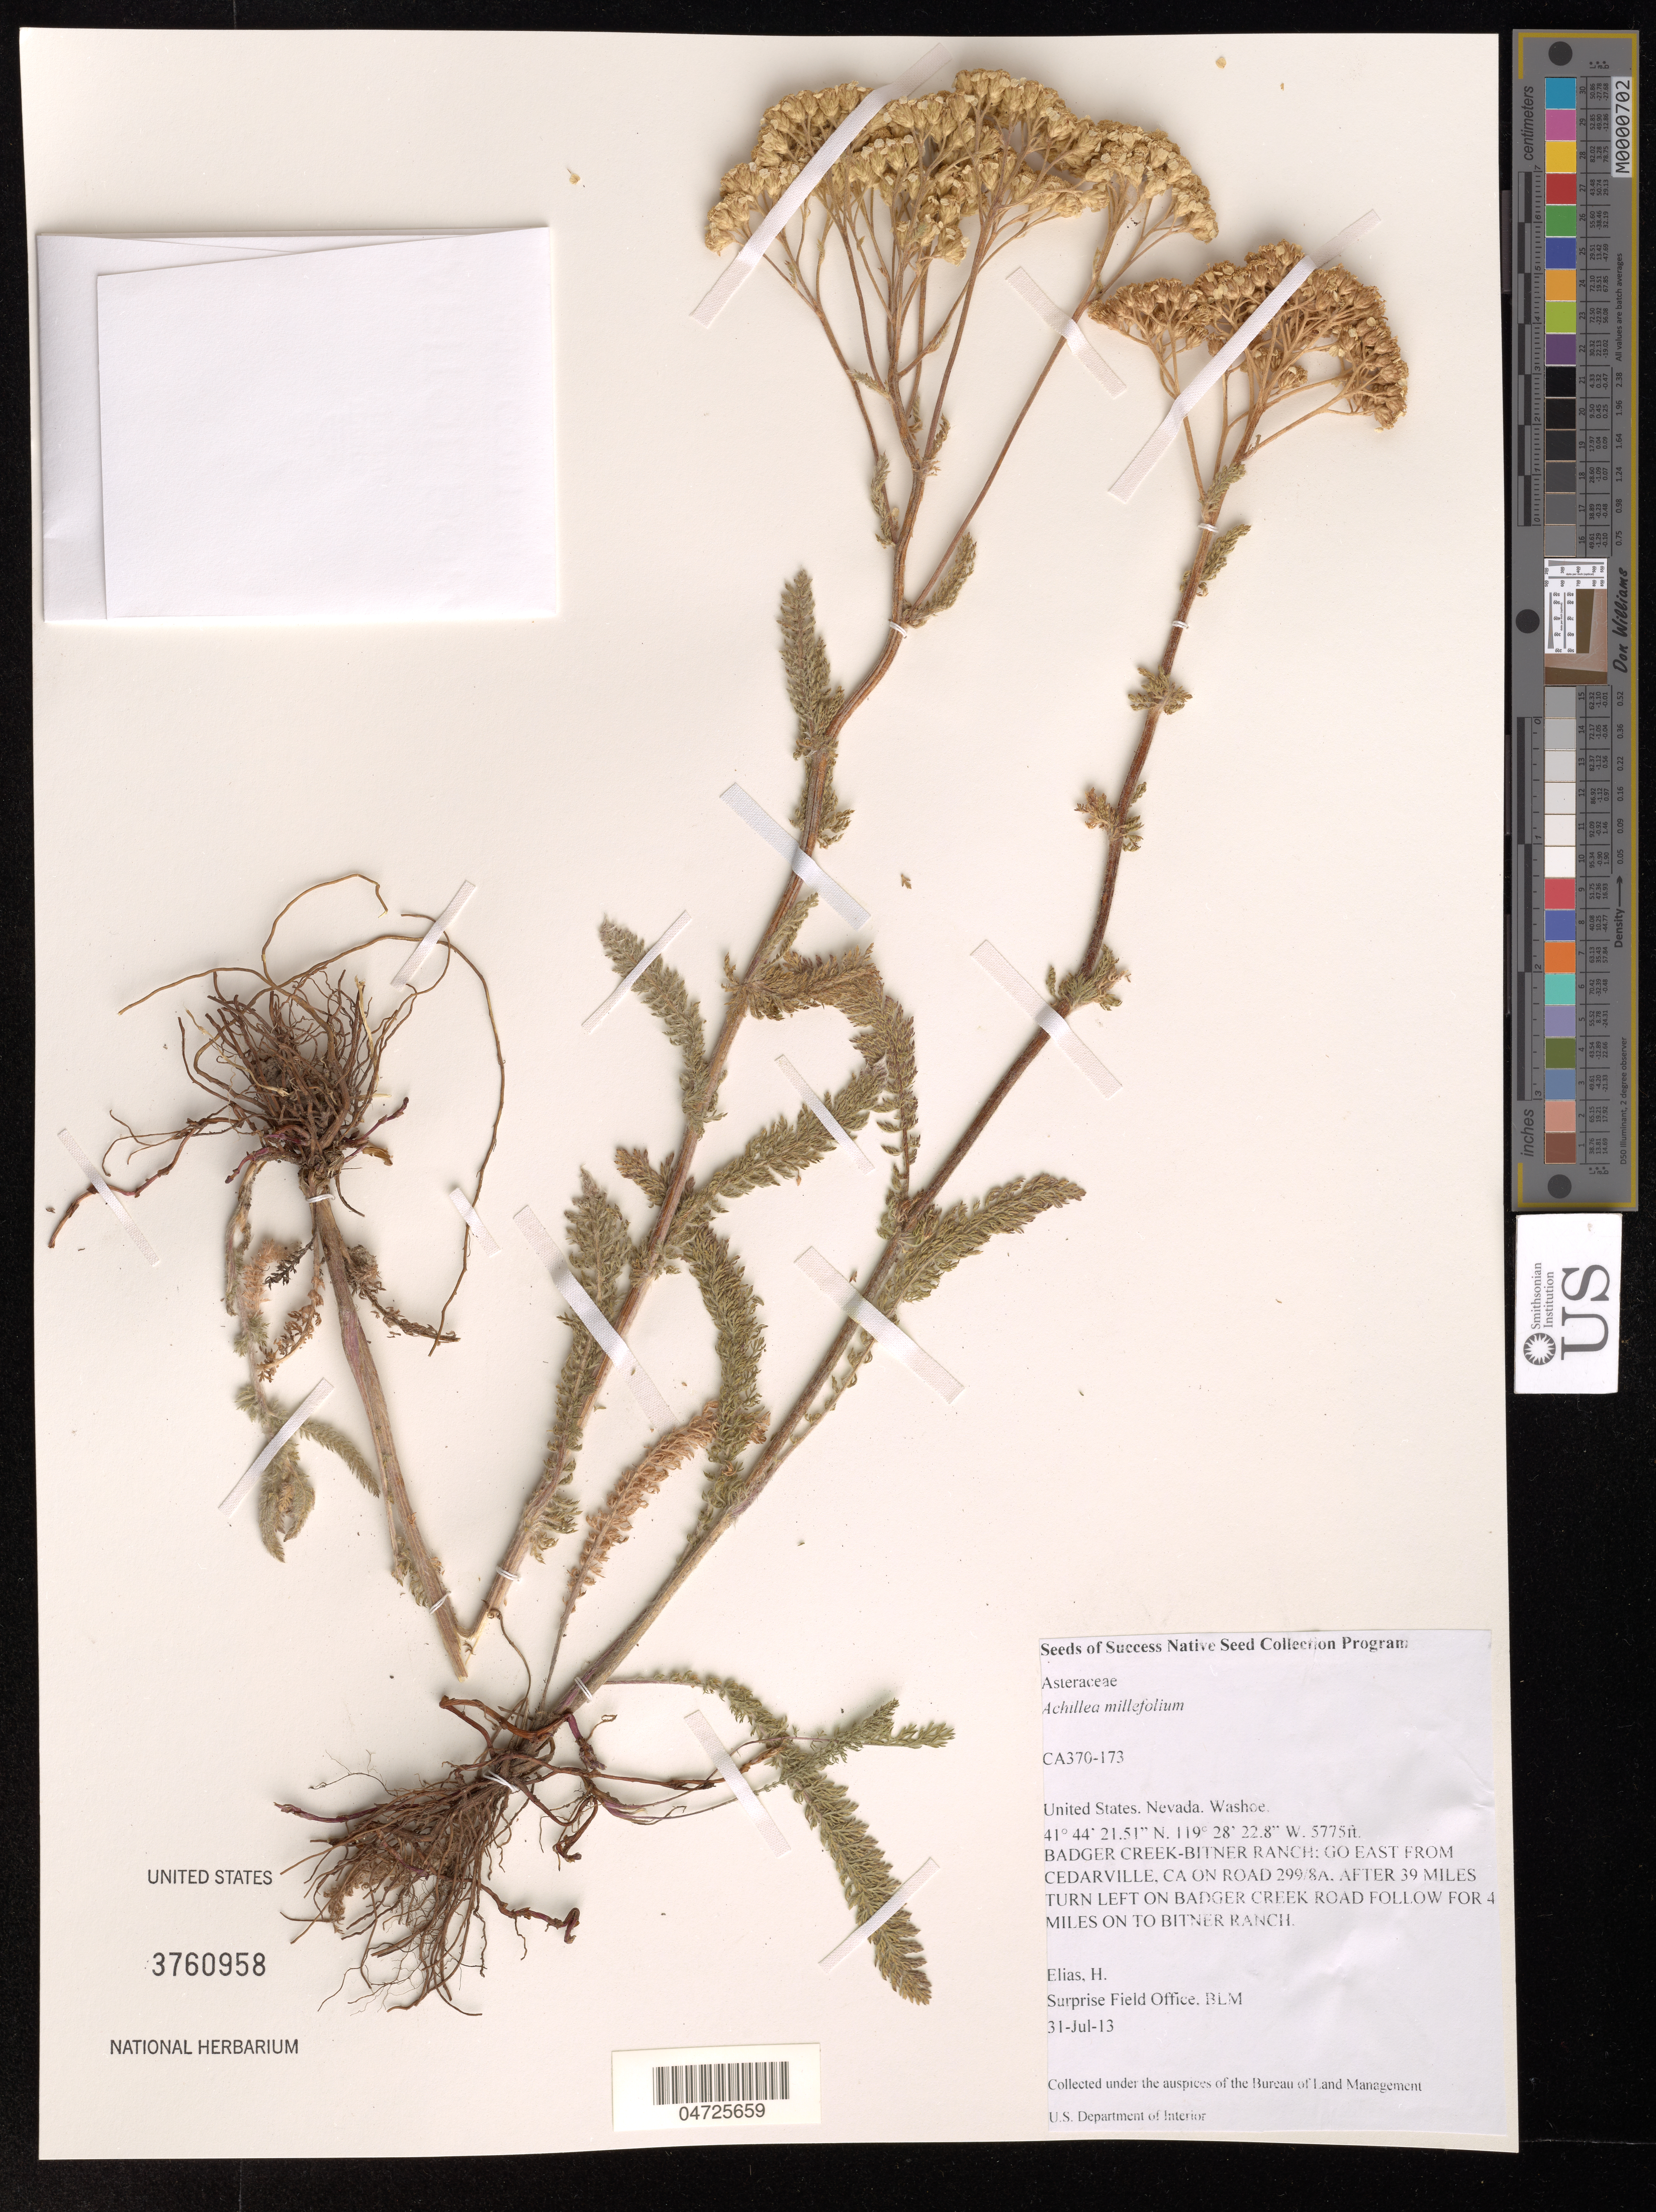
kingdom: Plantae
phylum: Tracheophyta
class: Magnoliopsida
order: Asterales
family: Asteraceae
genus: Achillea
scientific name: Achillea millefolium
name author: L.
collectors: H. Elias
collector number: CA370-173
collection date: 2013-07-31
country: United States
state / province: Nevada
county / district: Washoe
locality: Washoe. Badger Creek-Bitner Ranch: go east from Cedarville, CA on road 299/8a. After 39 miles turn left on Badger Creek road follow for 4 miles on to Bitner Ranch.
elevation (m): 1760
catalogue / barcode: US 3760958